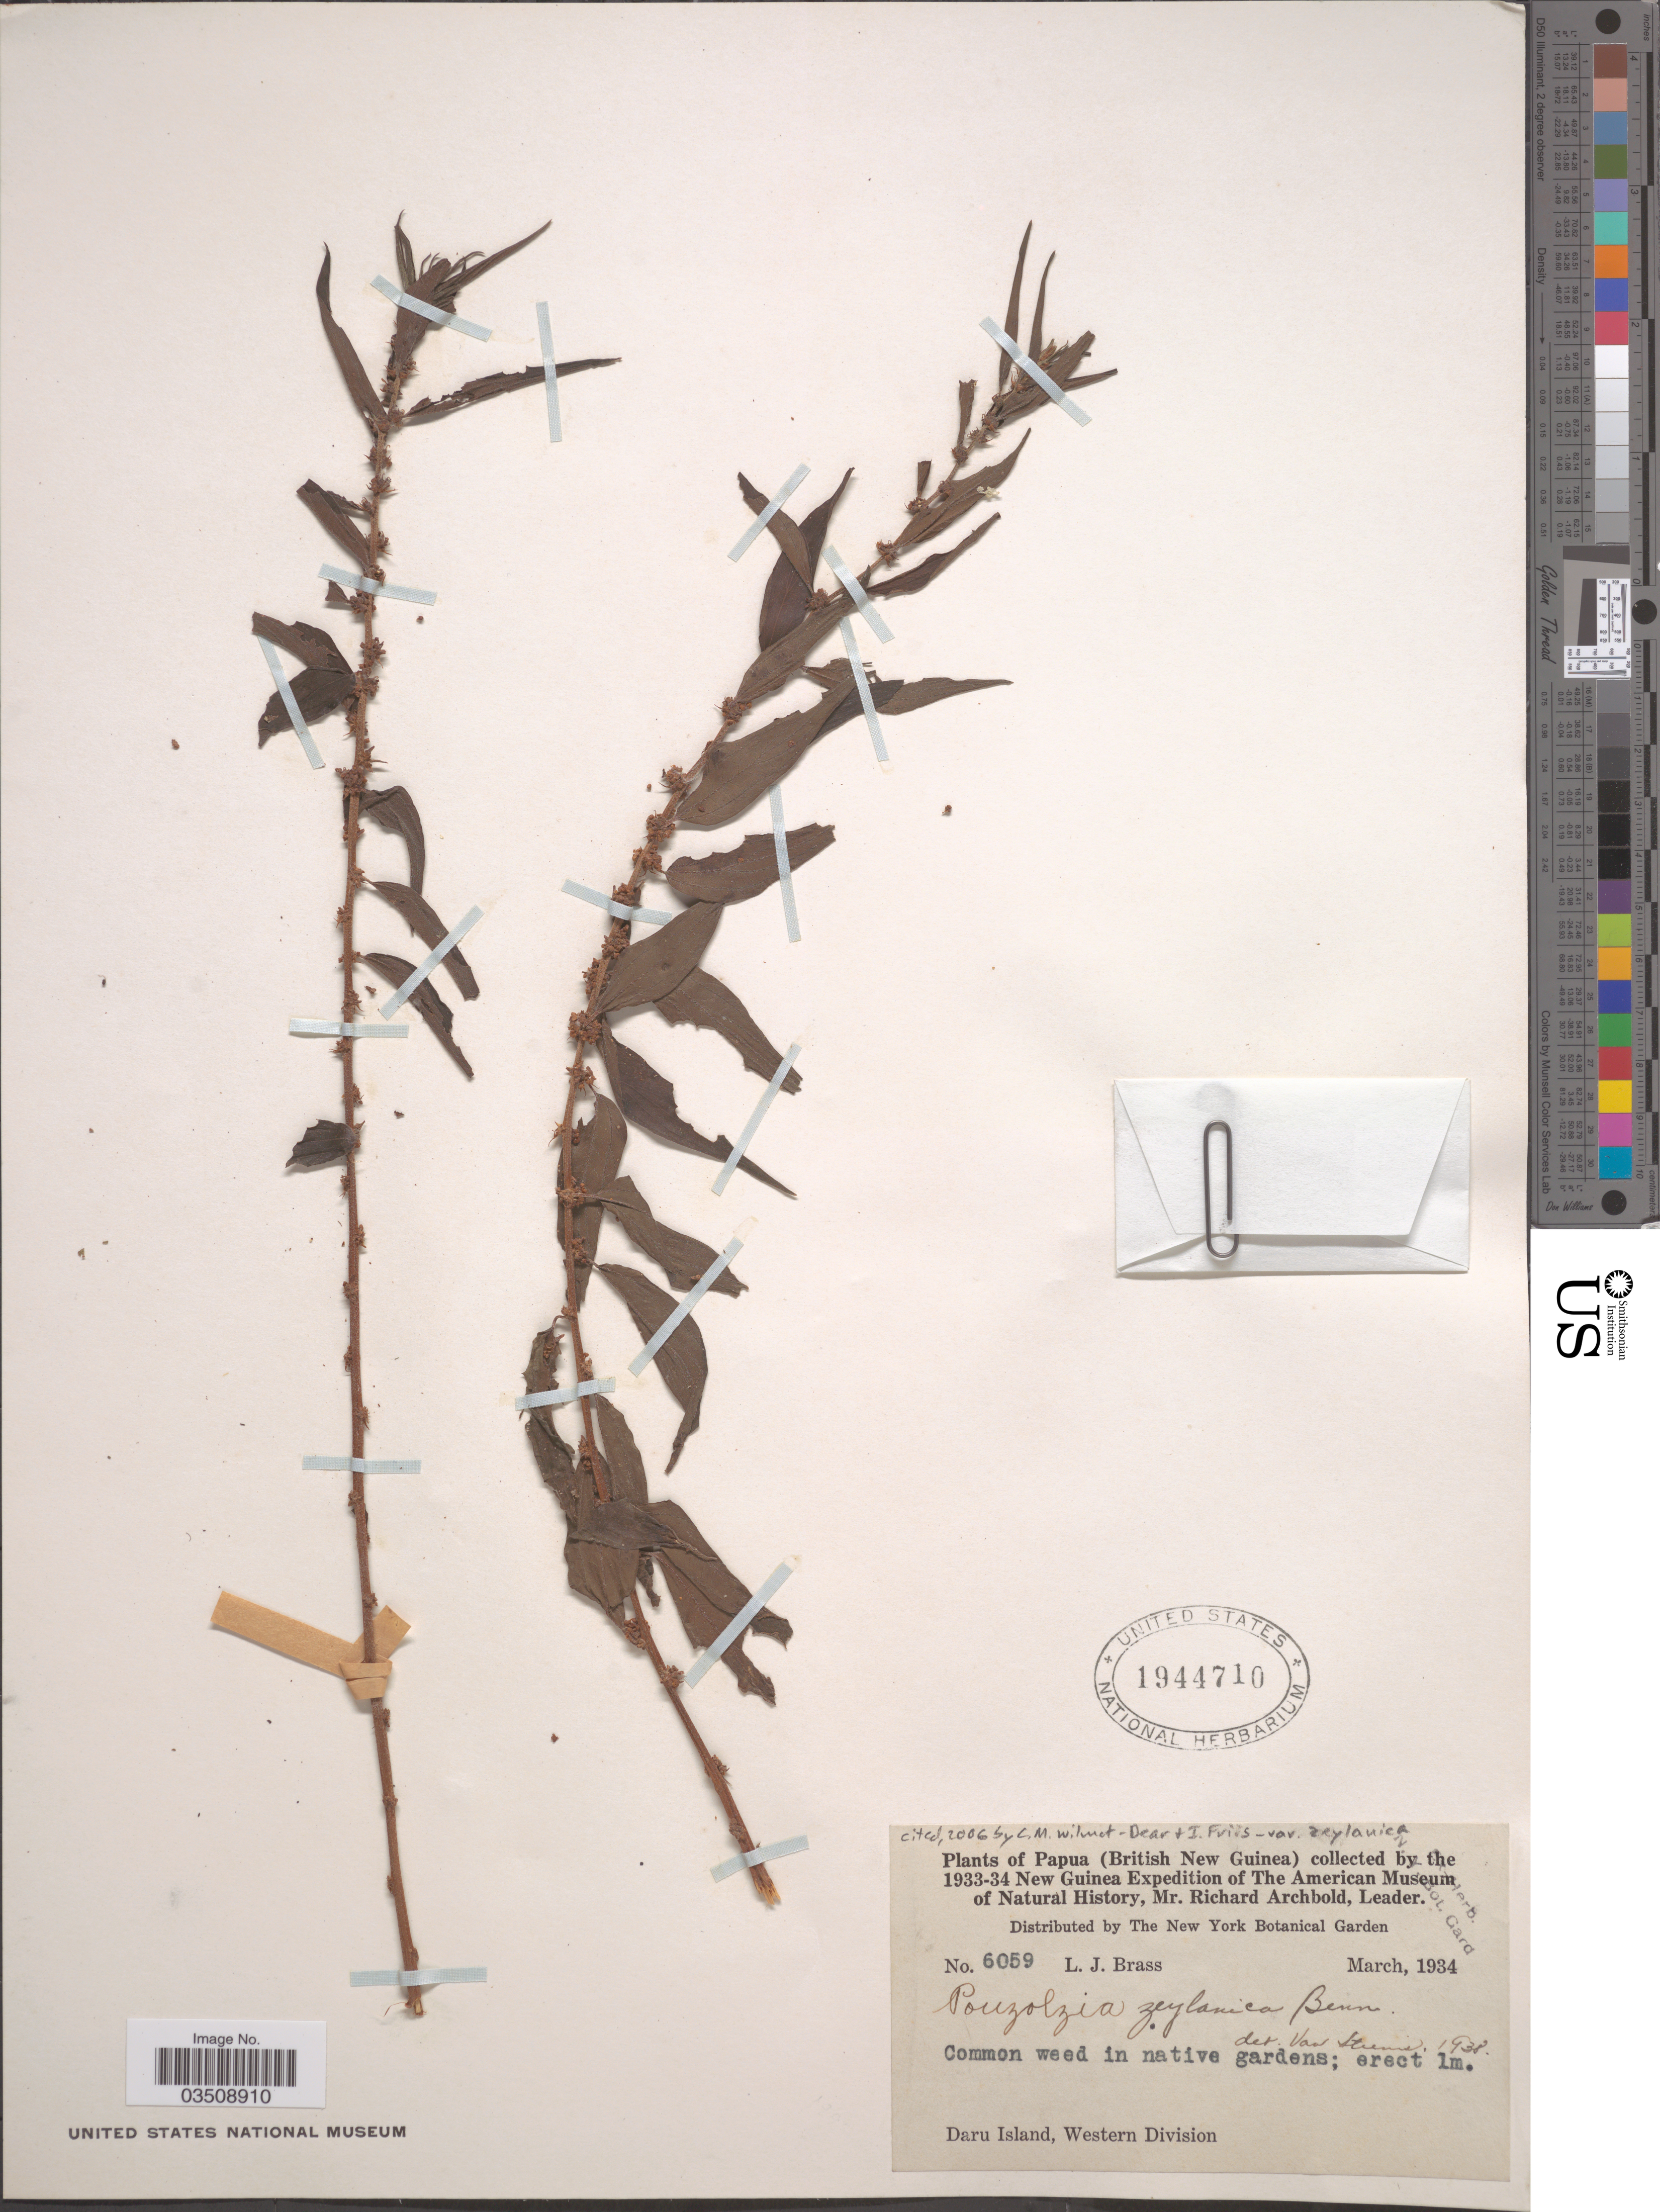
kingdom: Plantae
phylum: Tracheophyta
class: Magnoliopsida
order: Rosales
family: Urticaceae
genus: Pouzolzia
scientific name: Pouzolzia zeylanica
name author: (L.) Benn.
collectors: L. J. Brass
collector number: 6059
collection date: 1934-03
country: Papua New Guinea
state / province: Manus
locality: Papua (British New Guinea). Daru Island, Western Division.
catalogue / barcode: US 1944710